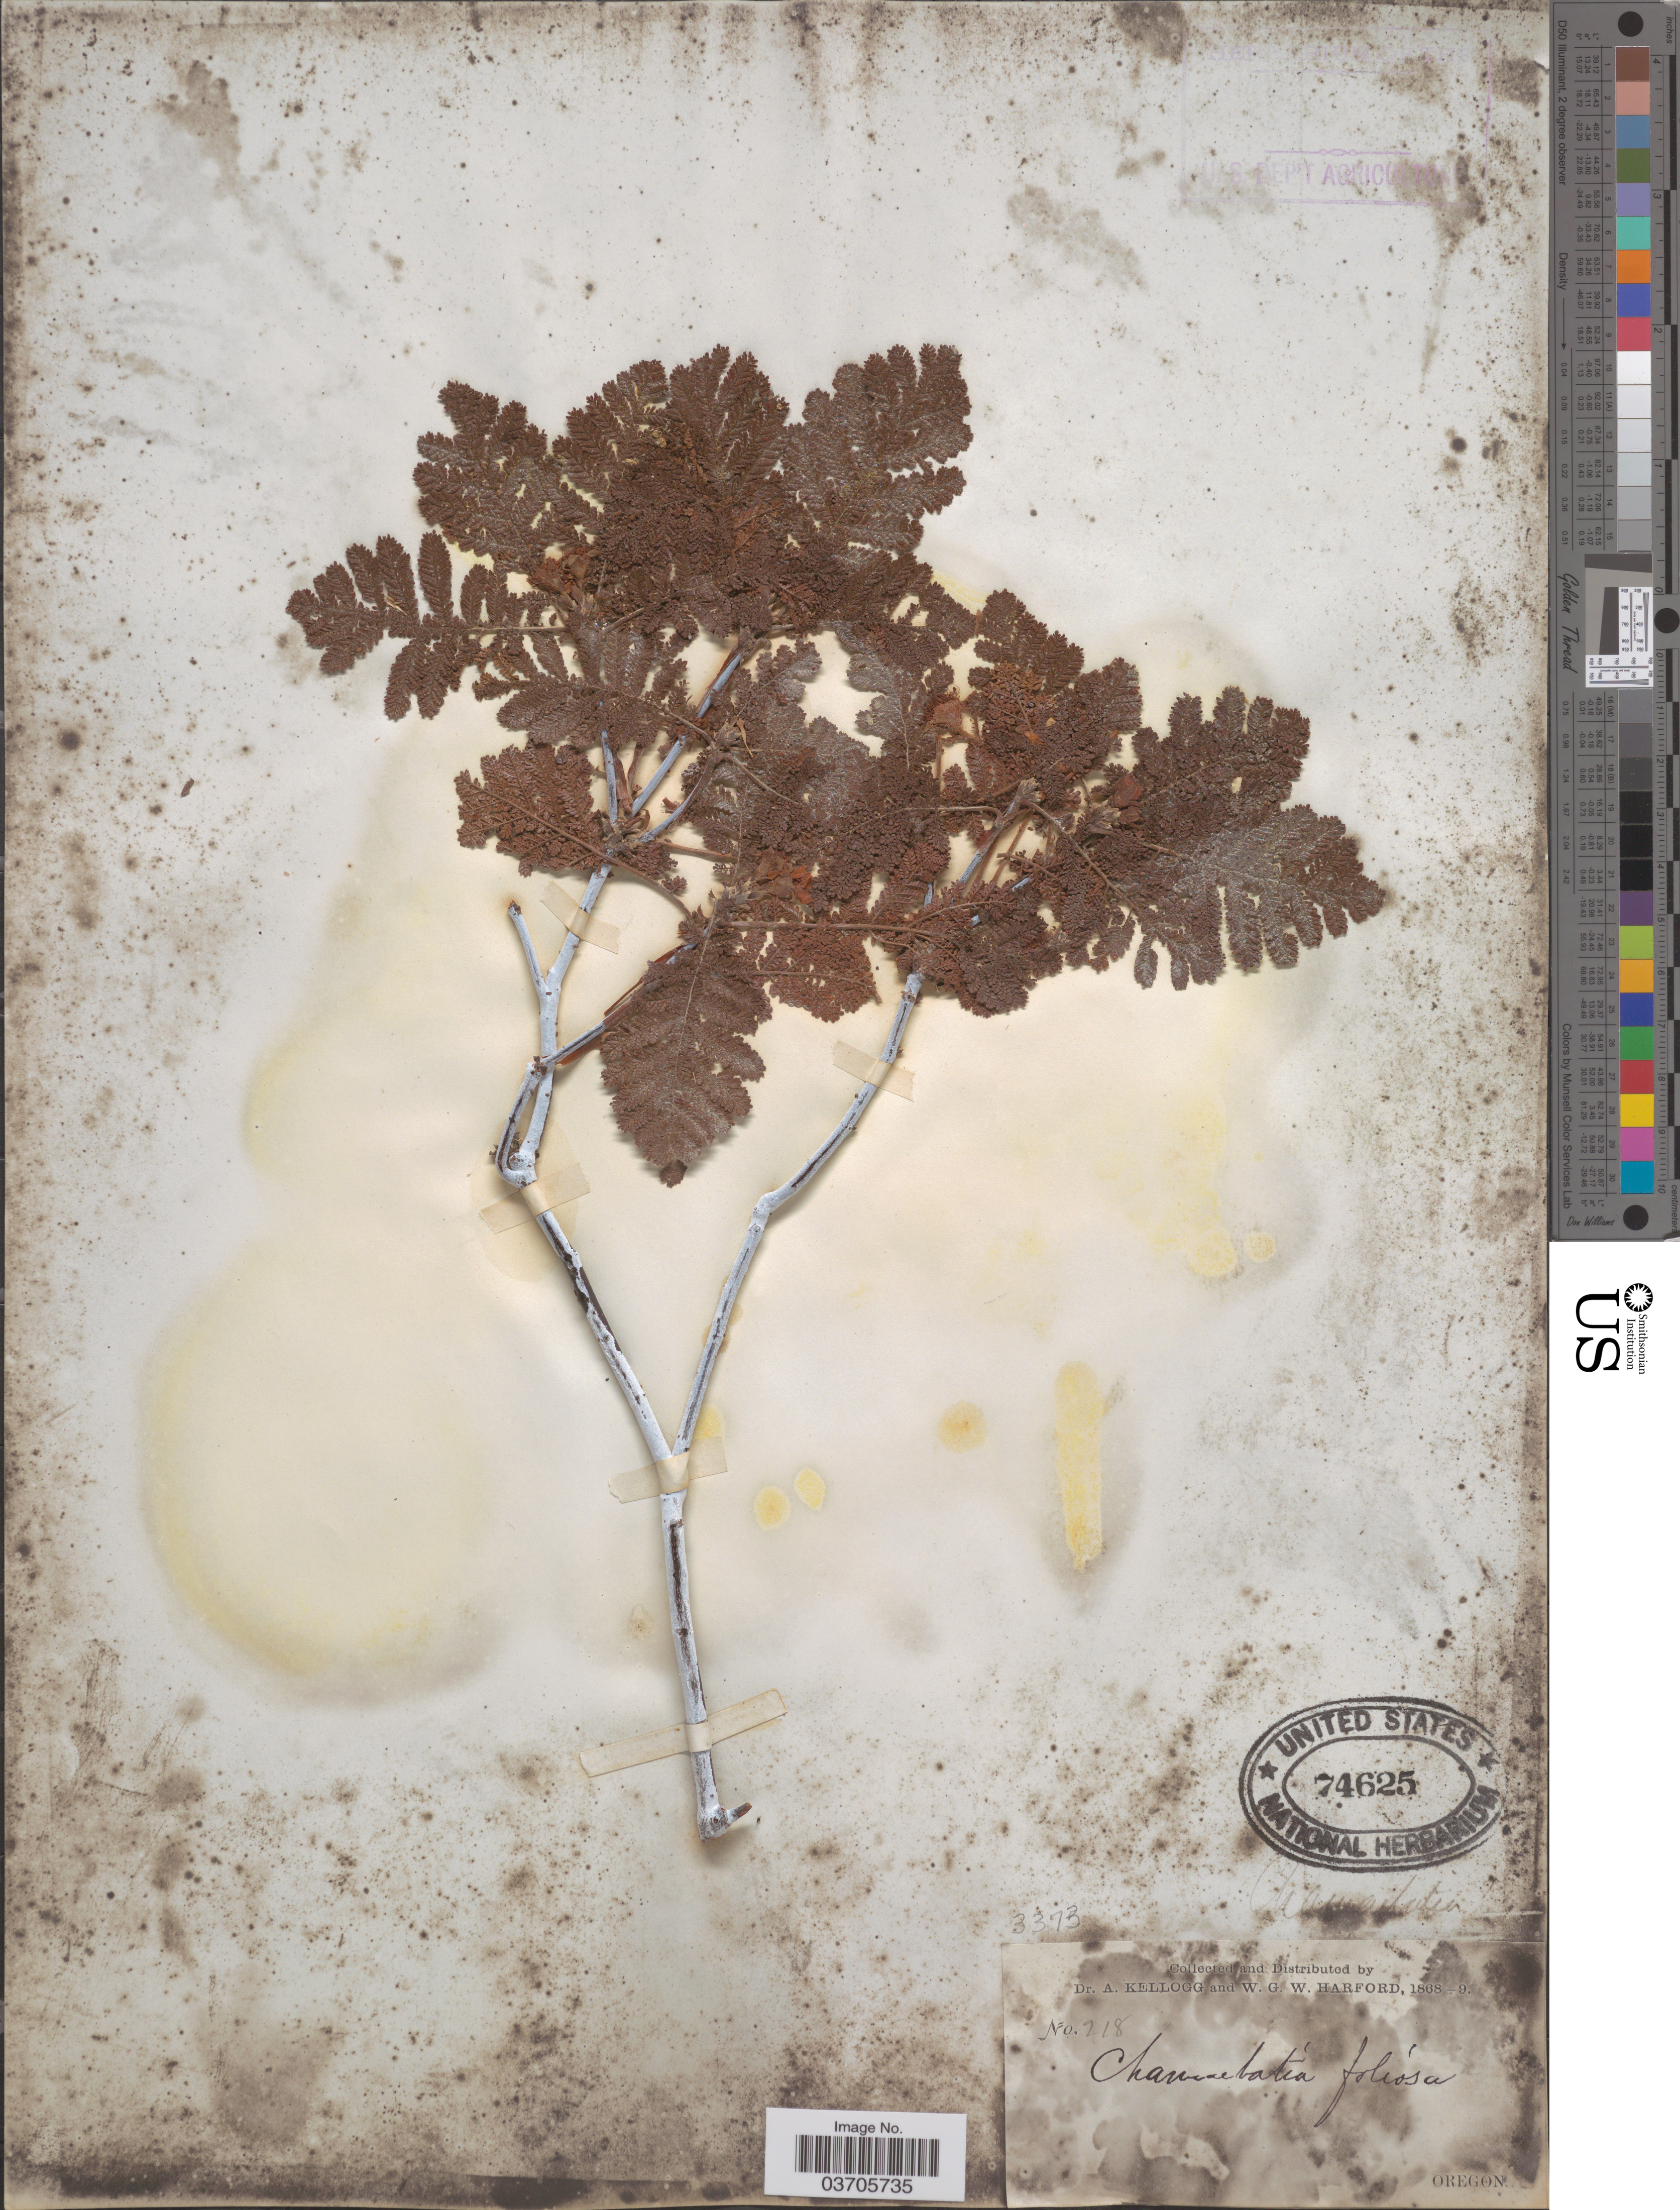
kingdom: Plantae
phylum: Tracheophyta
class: Magnoliopsida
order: Rosales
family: Rosaceae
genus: Chamaebatia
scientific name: Chamaebatia foliolosa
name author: Benth.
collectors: A. Kellogg & W. G. W. Harford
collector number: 218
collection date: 1868/1869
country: United States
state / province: Oregon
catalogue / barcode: US 74625